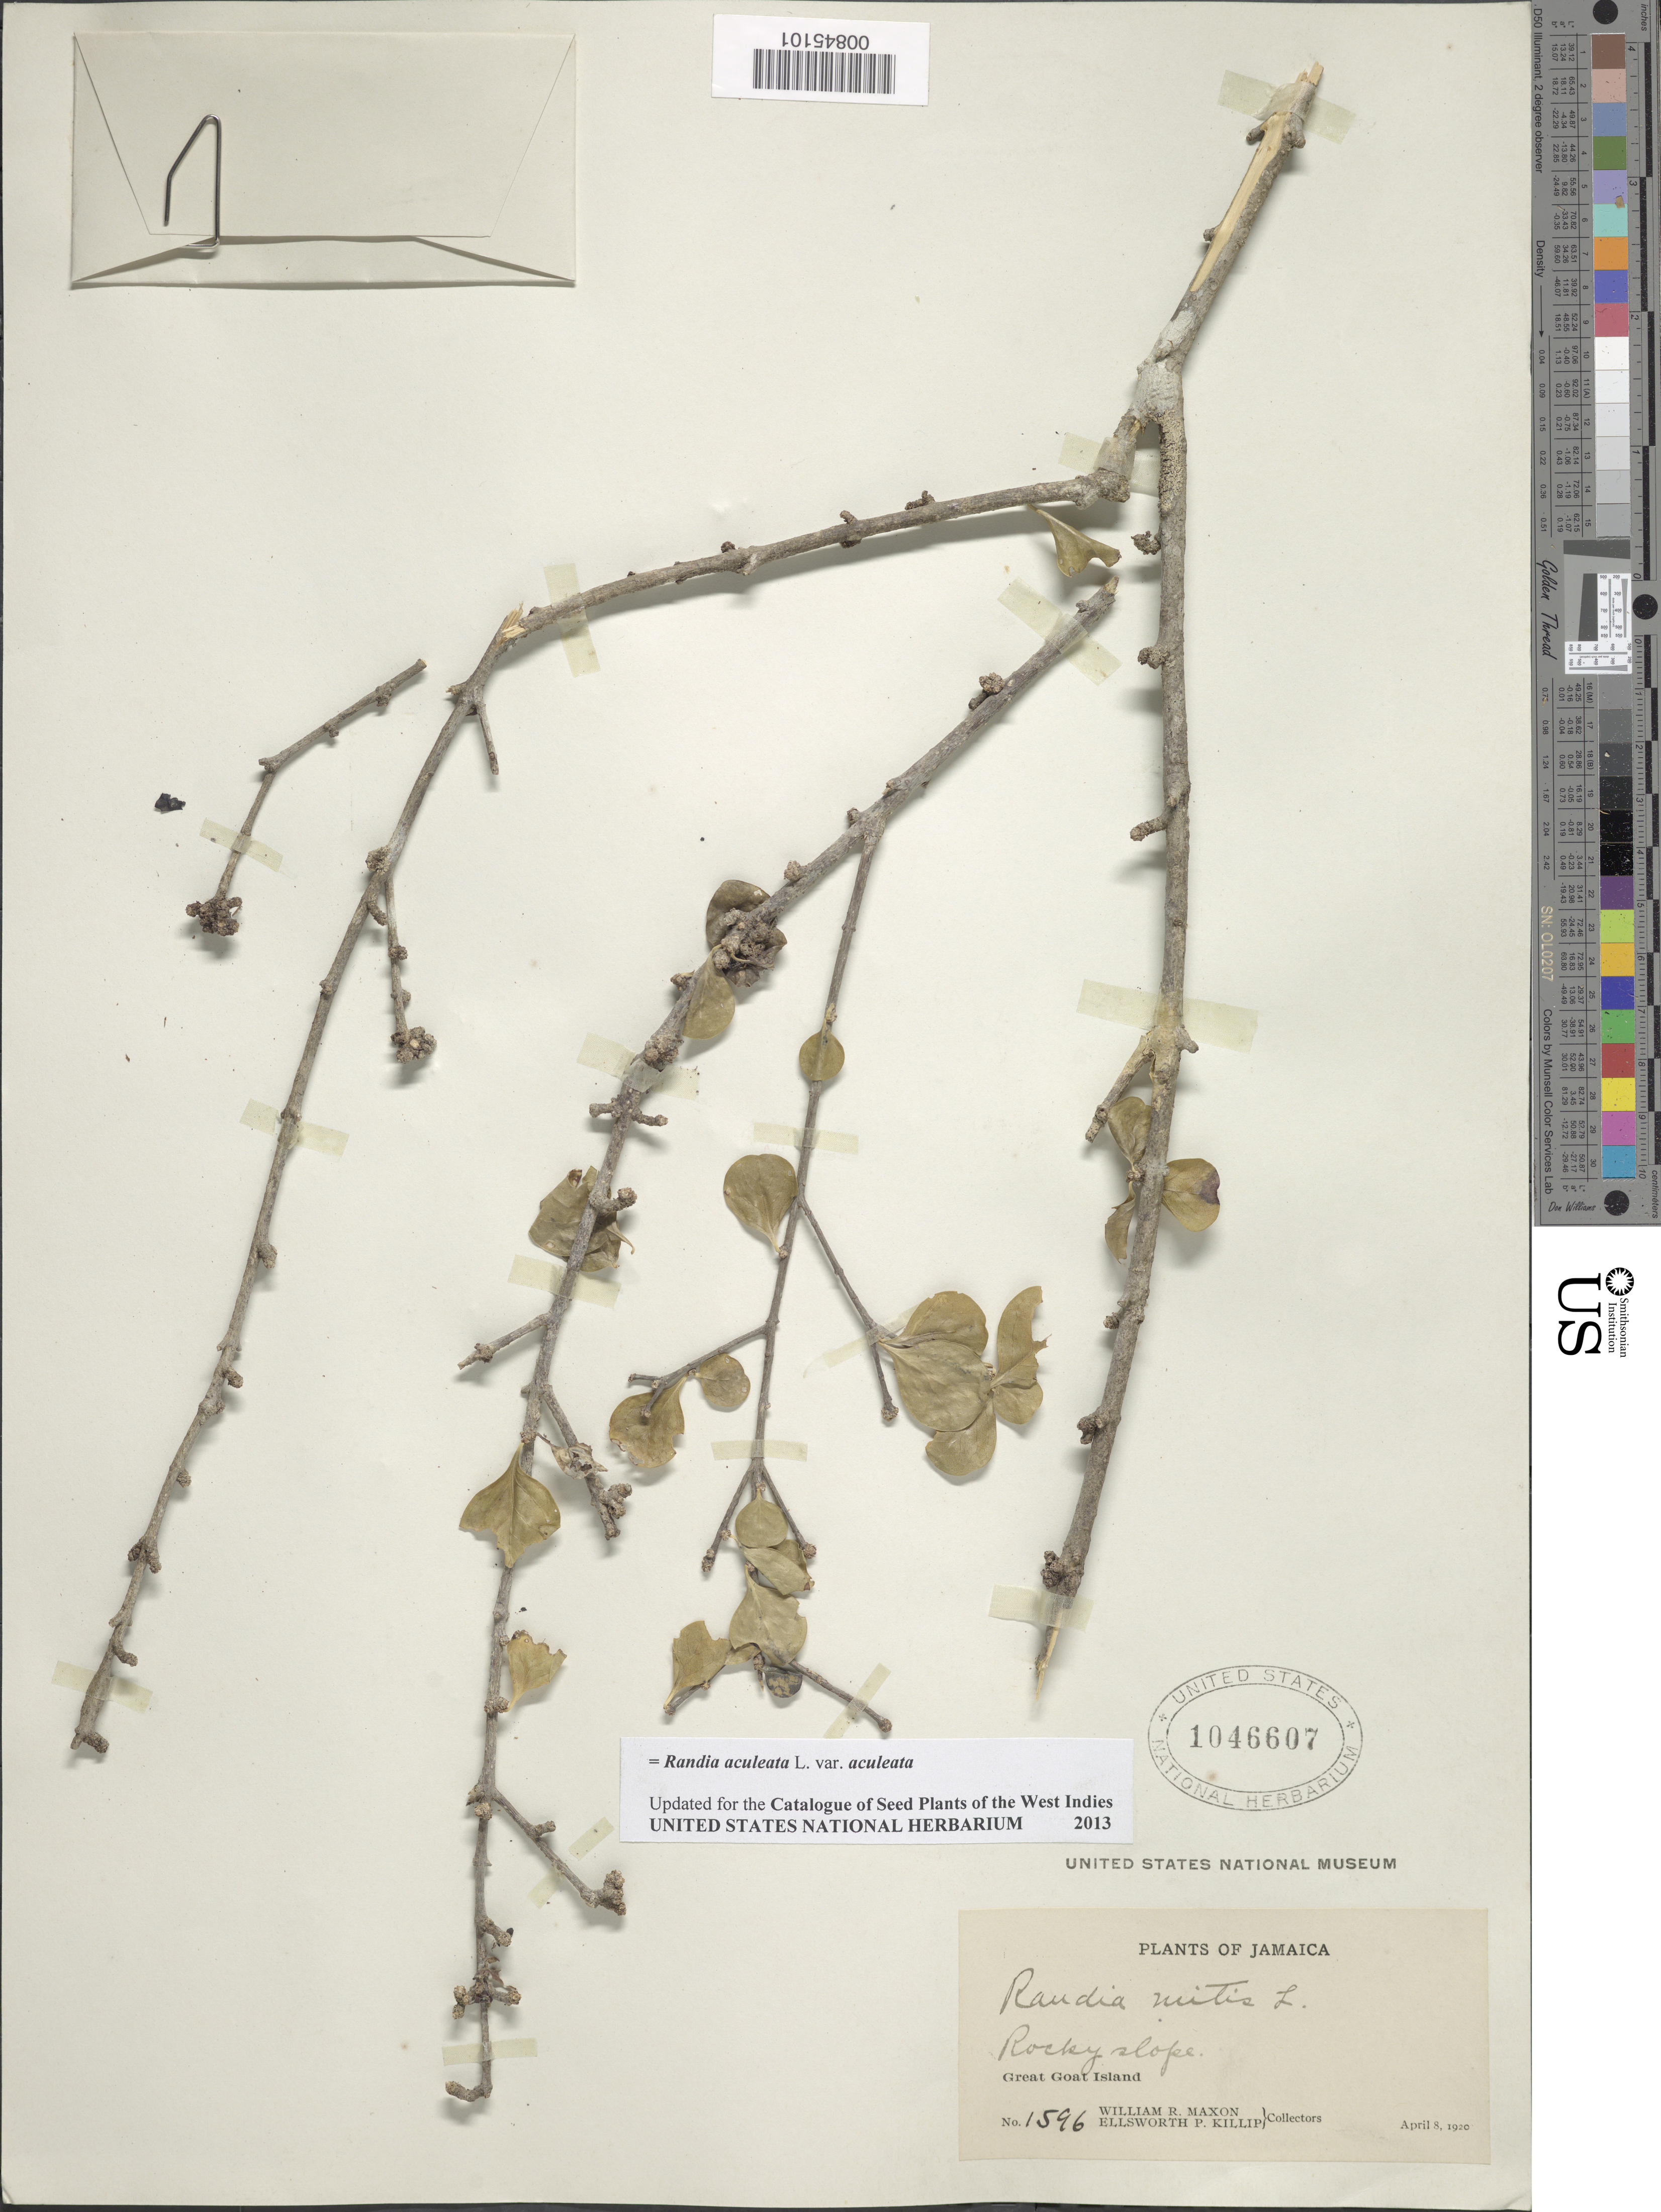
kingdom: Plantae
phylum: Tracheophyta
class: Magnoliopsida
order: Gentianales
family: Rubiaceae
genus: Randia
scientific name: Randia aculeata var. aculeata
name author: L.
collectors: W. R. Maxon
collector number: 1596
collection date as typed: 08 Apr 1920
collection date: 1920-04-08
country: Jamaica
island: Great Goat Island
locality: Great Goat Island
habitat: Rocky slope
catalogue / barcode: US 1046607